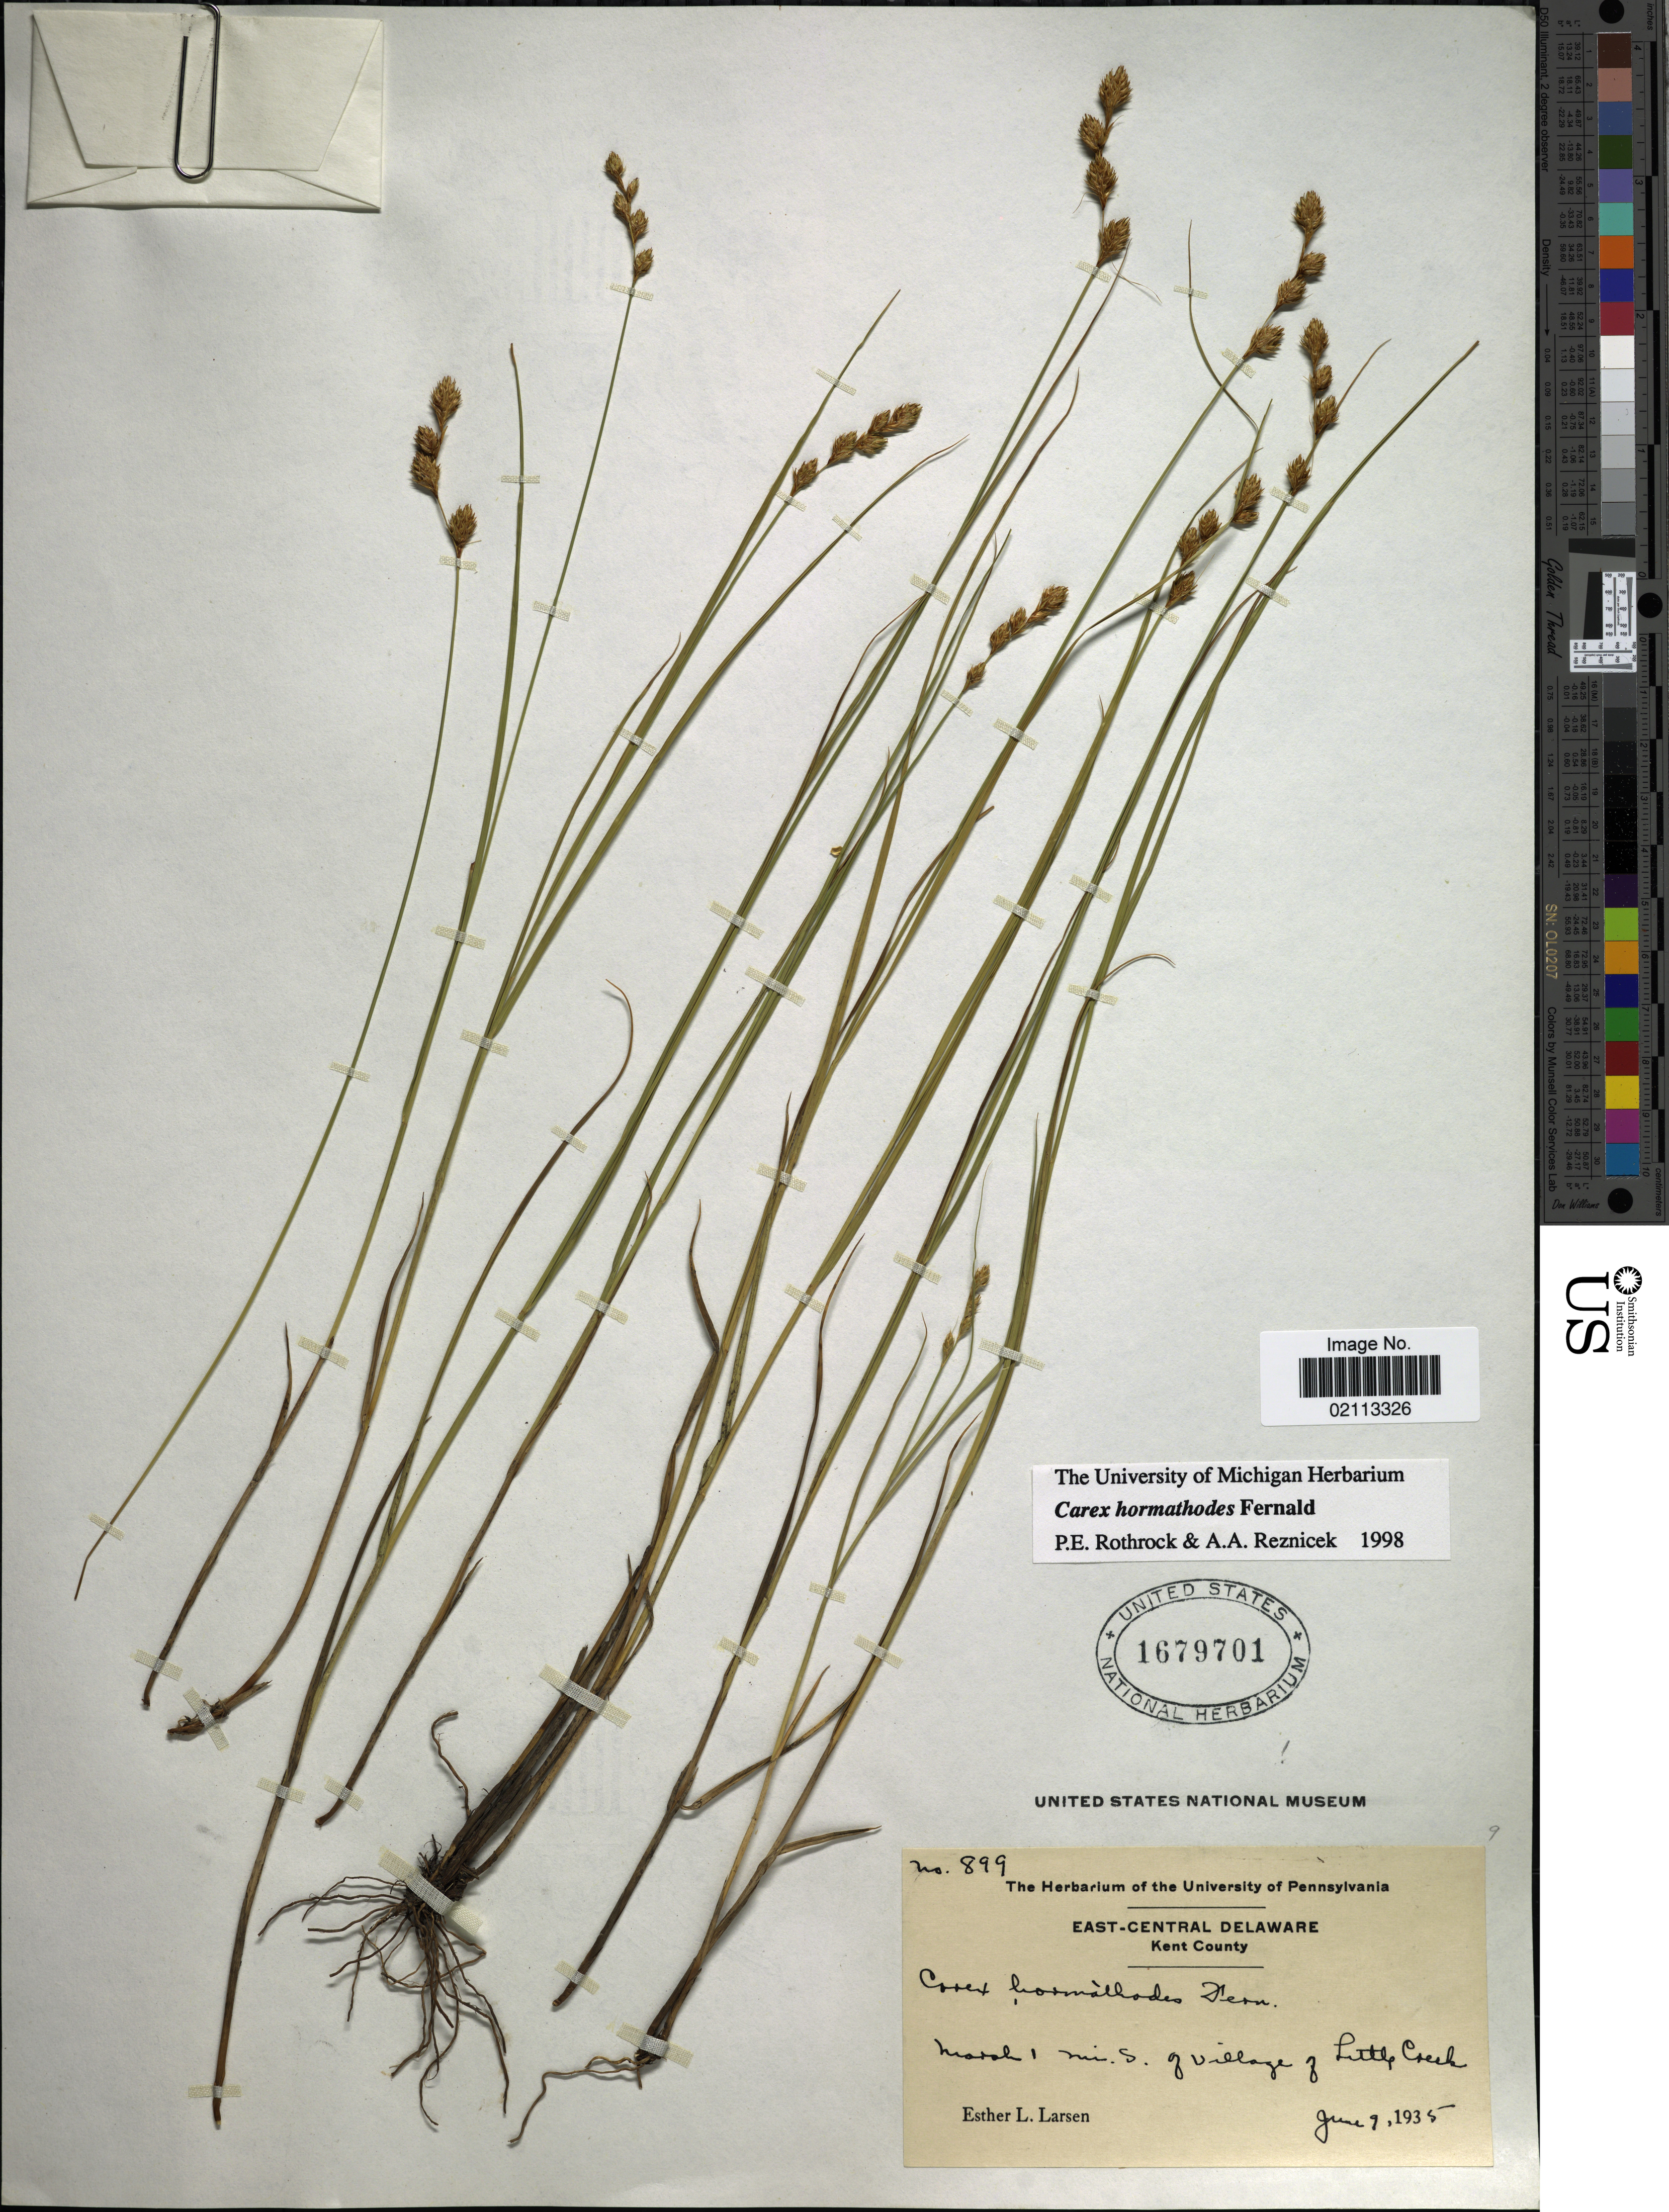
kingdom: Plantae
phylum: Tracheophyta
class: Liliopsida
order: Poales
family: Cyperaceae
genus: Carex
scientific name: Carex hormathodes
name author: Fernald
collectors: E. Larsen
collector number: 899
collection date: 1935-06-09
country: United States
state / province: Delaware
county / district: Kent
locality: East-Central Delaware, Kent County, marsh 1 mi S of Village of Little Creek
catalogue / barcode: US 1679701